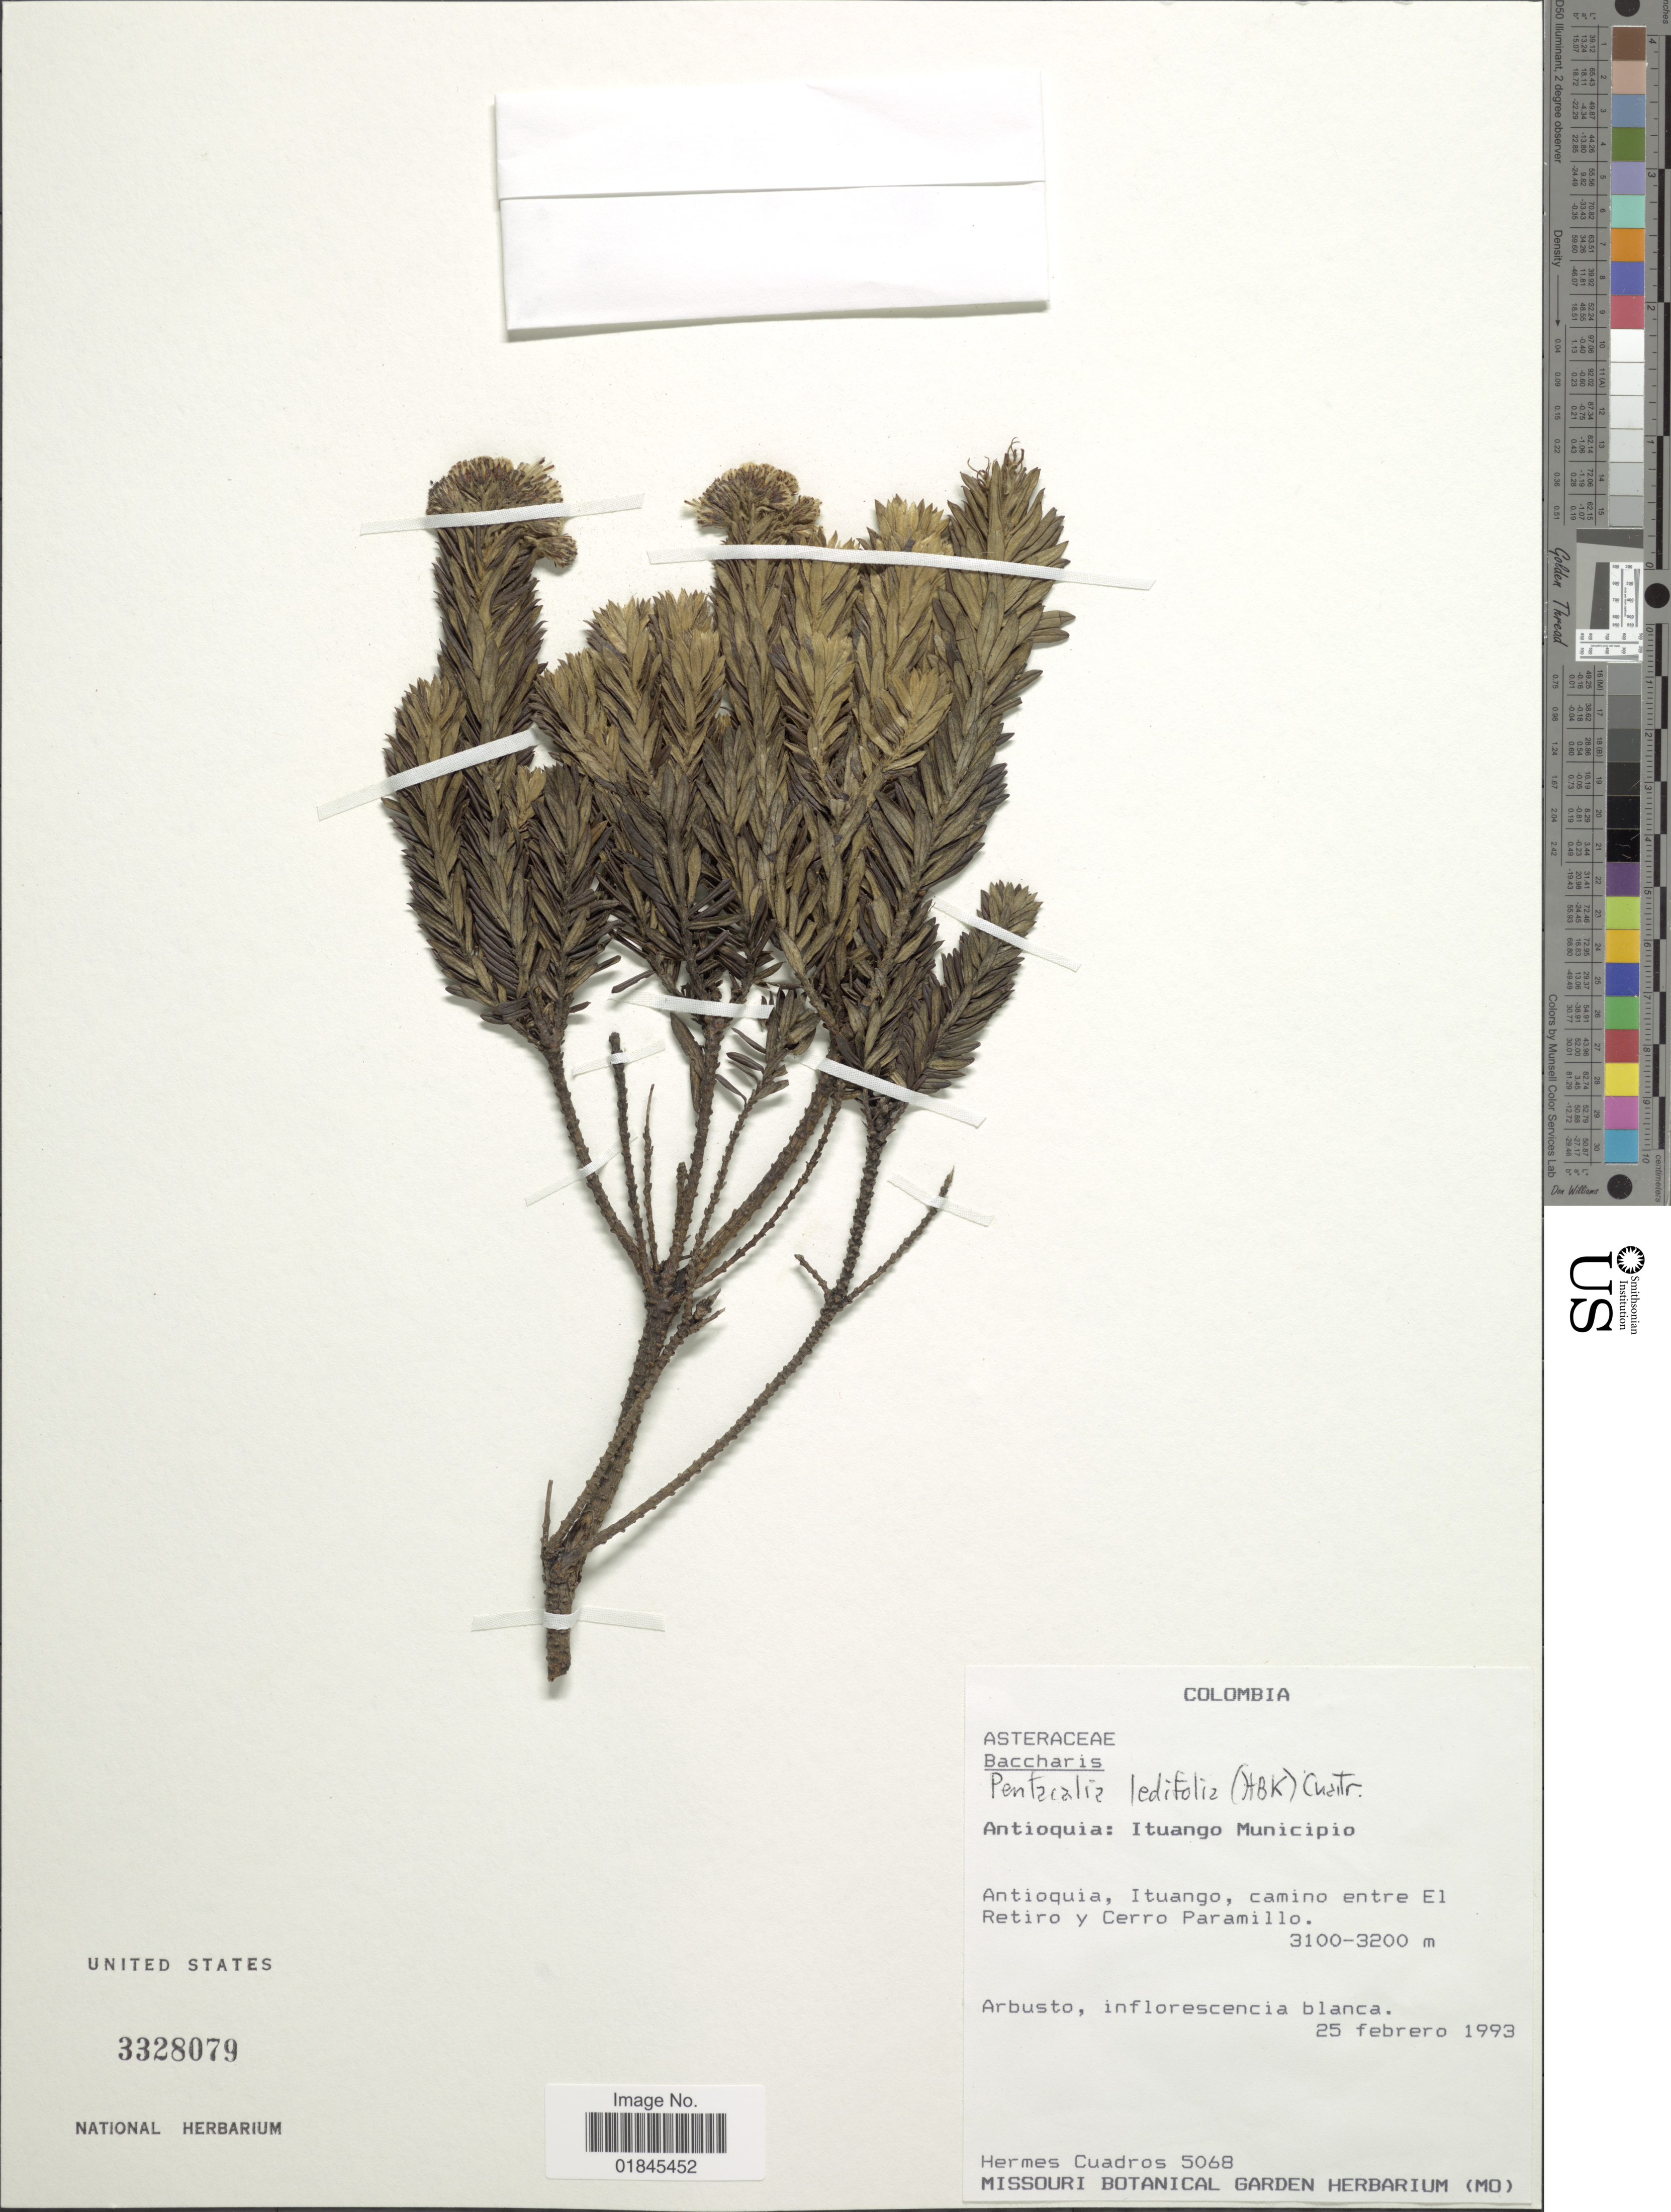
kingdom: Plantae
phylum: Tracheophyta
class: Magnoliopsida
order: Asterales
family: Asteraceae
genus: Pentacalia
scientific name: Pentacalia ledifolia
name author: (Kunth) Cuatrec.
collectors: H. Cuadros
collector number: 5068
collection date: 1993-02-25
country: Colombia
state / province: Antioquia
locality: Antioquia: Ituango Municipio. Antioquia, Ituango, camino entre El Retiro y Cerro Paramillo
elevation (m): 3100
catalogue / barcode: US 3328079